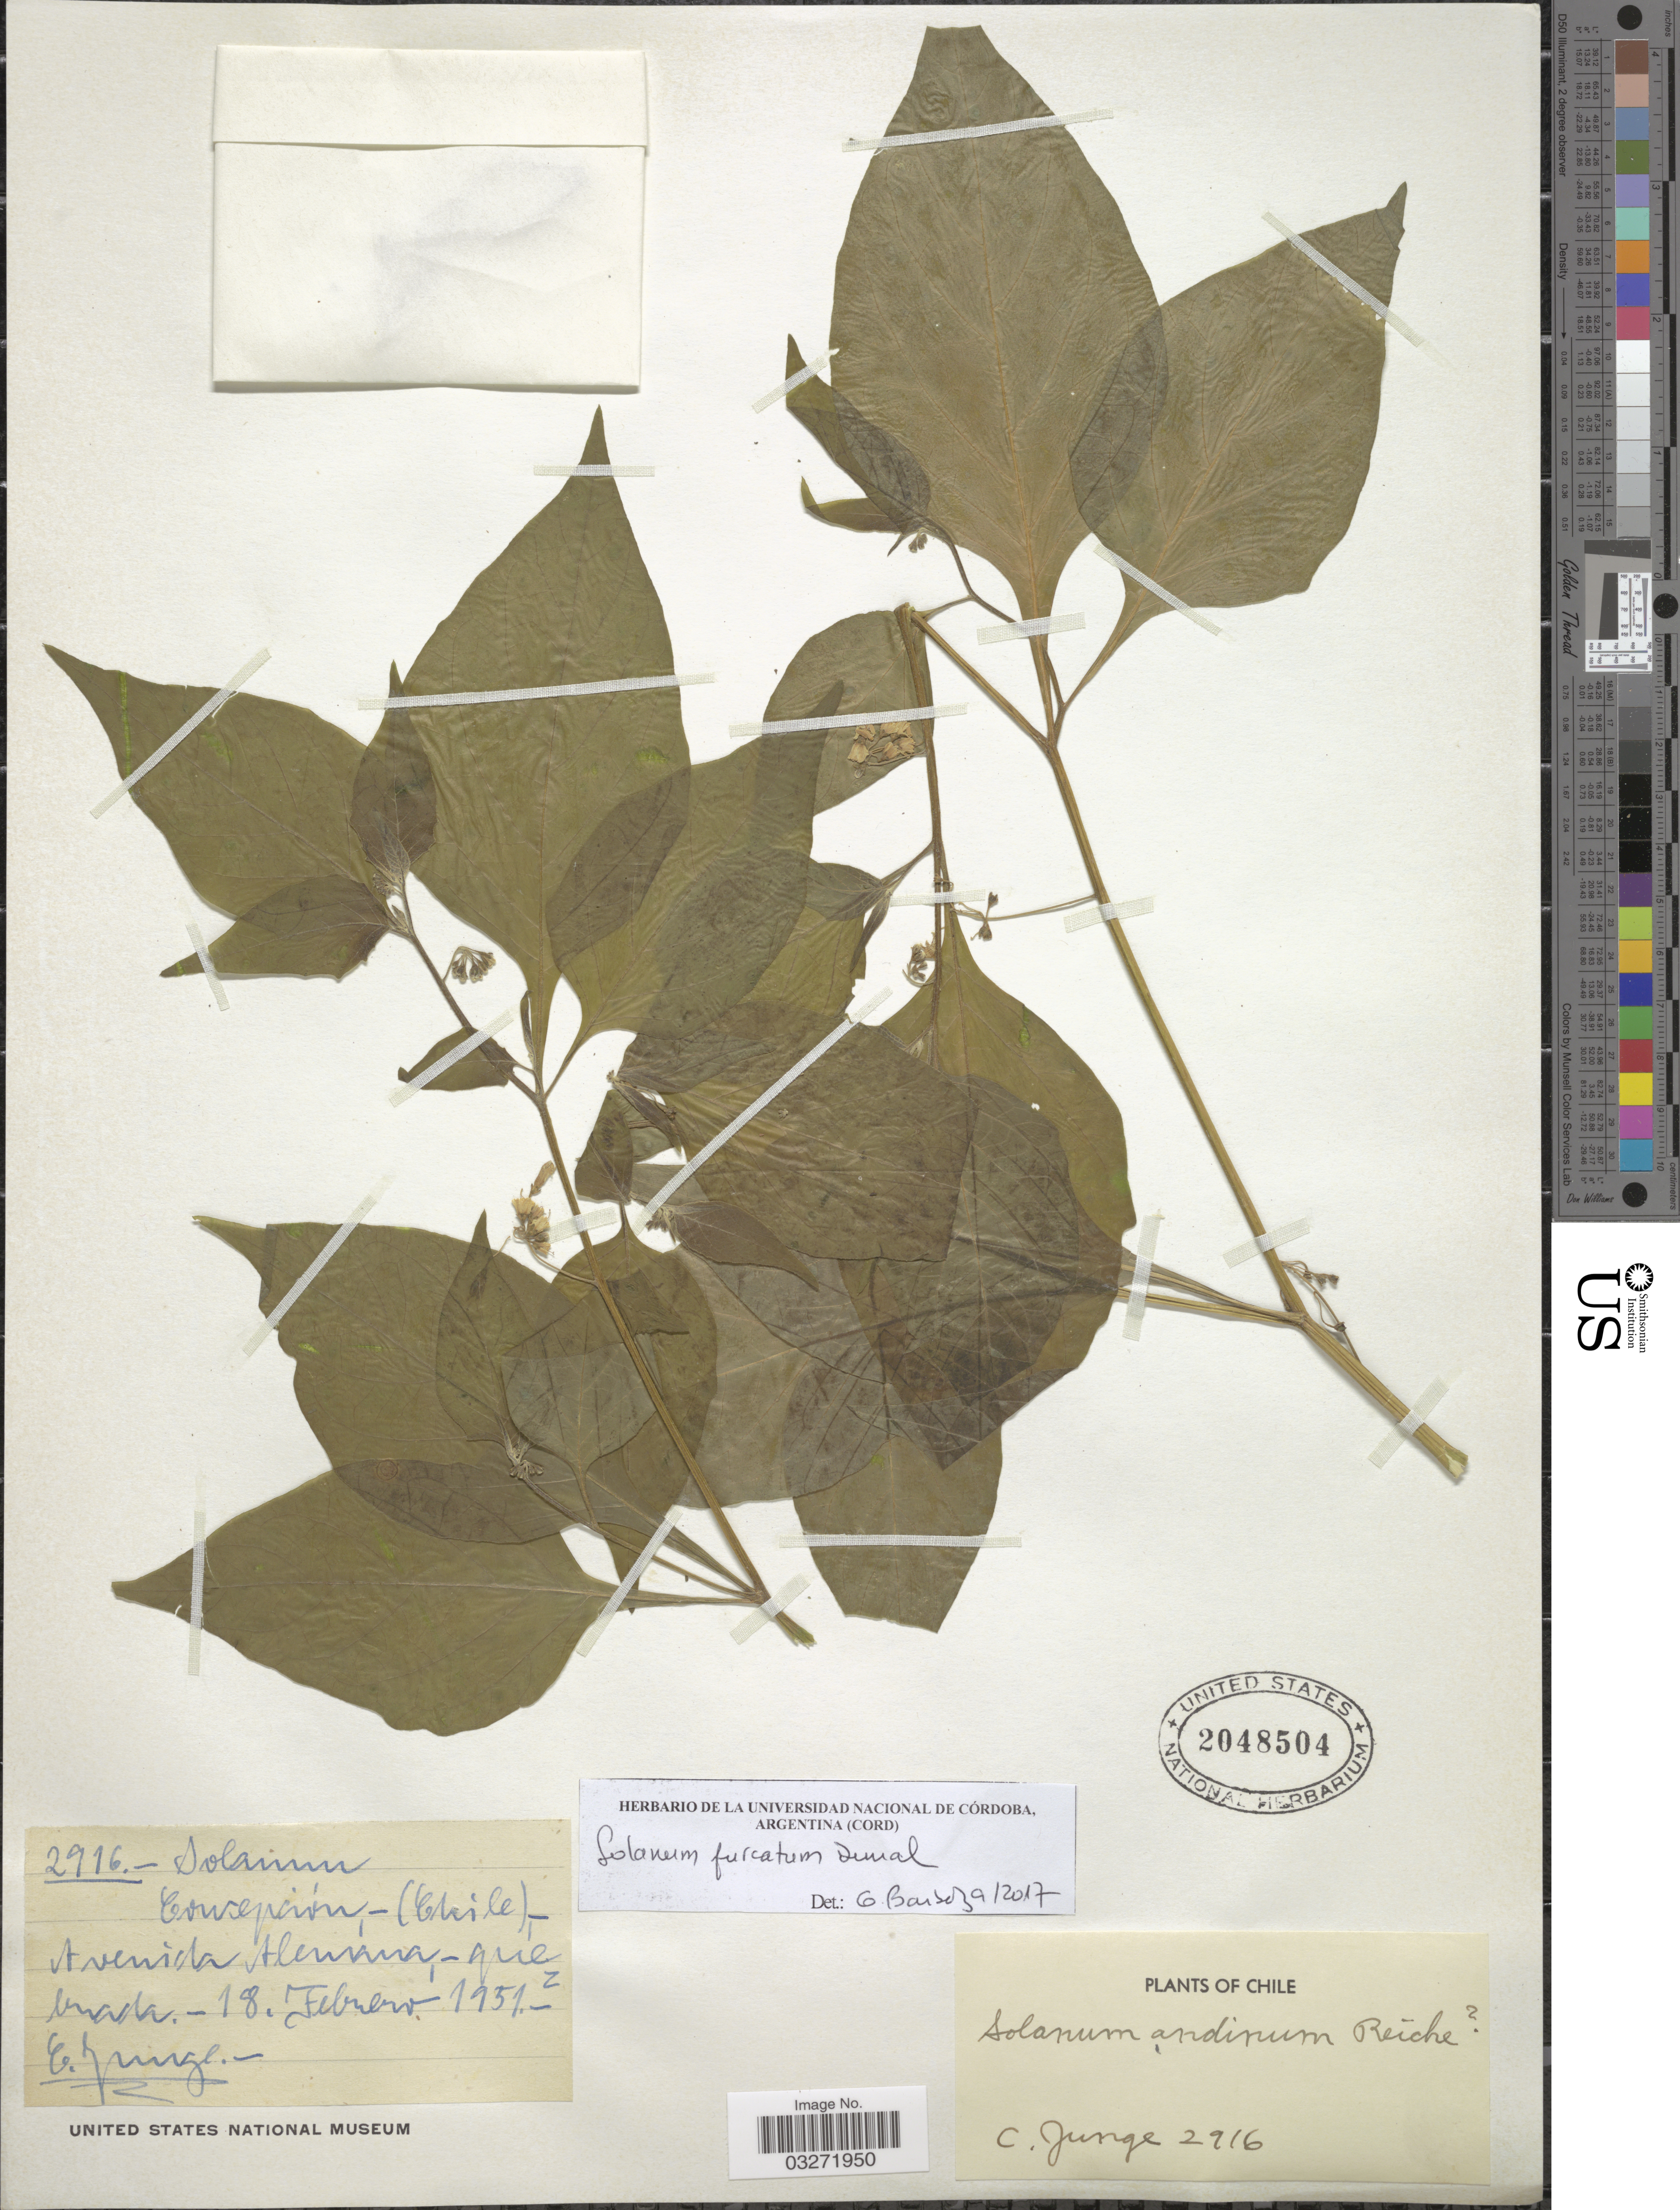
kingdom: Plantae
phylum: Tracheophyta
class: Magnoliopsida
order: Solanales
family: Solanaceae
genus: Solanum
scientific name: Solanum furcatum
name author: Dunal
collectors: C. Junge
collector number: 2916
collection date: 1951-02-18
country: Chile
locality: Concepción - (Chile) - Avenida Alemana - quebrada.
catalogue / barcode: US 2048504